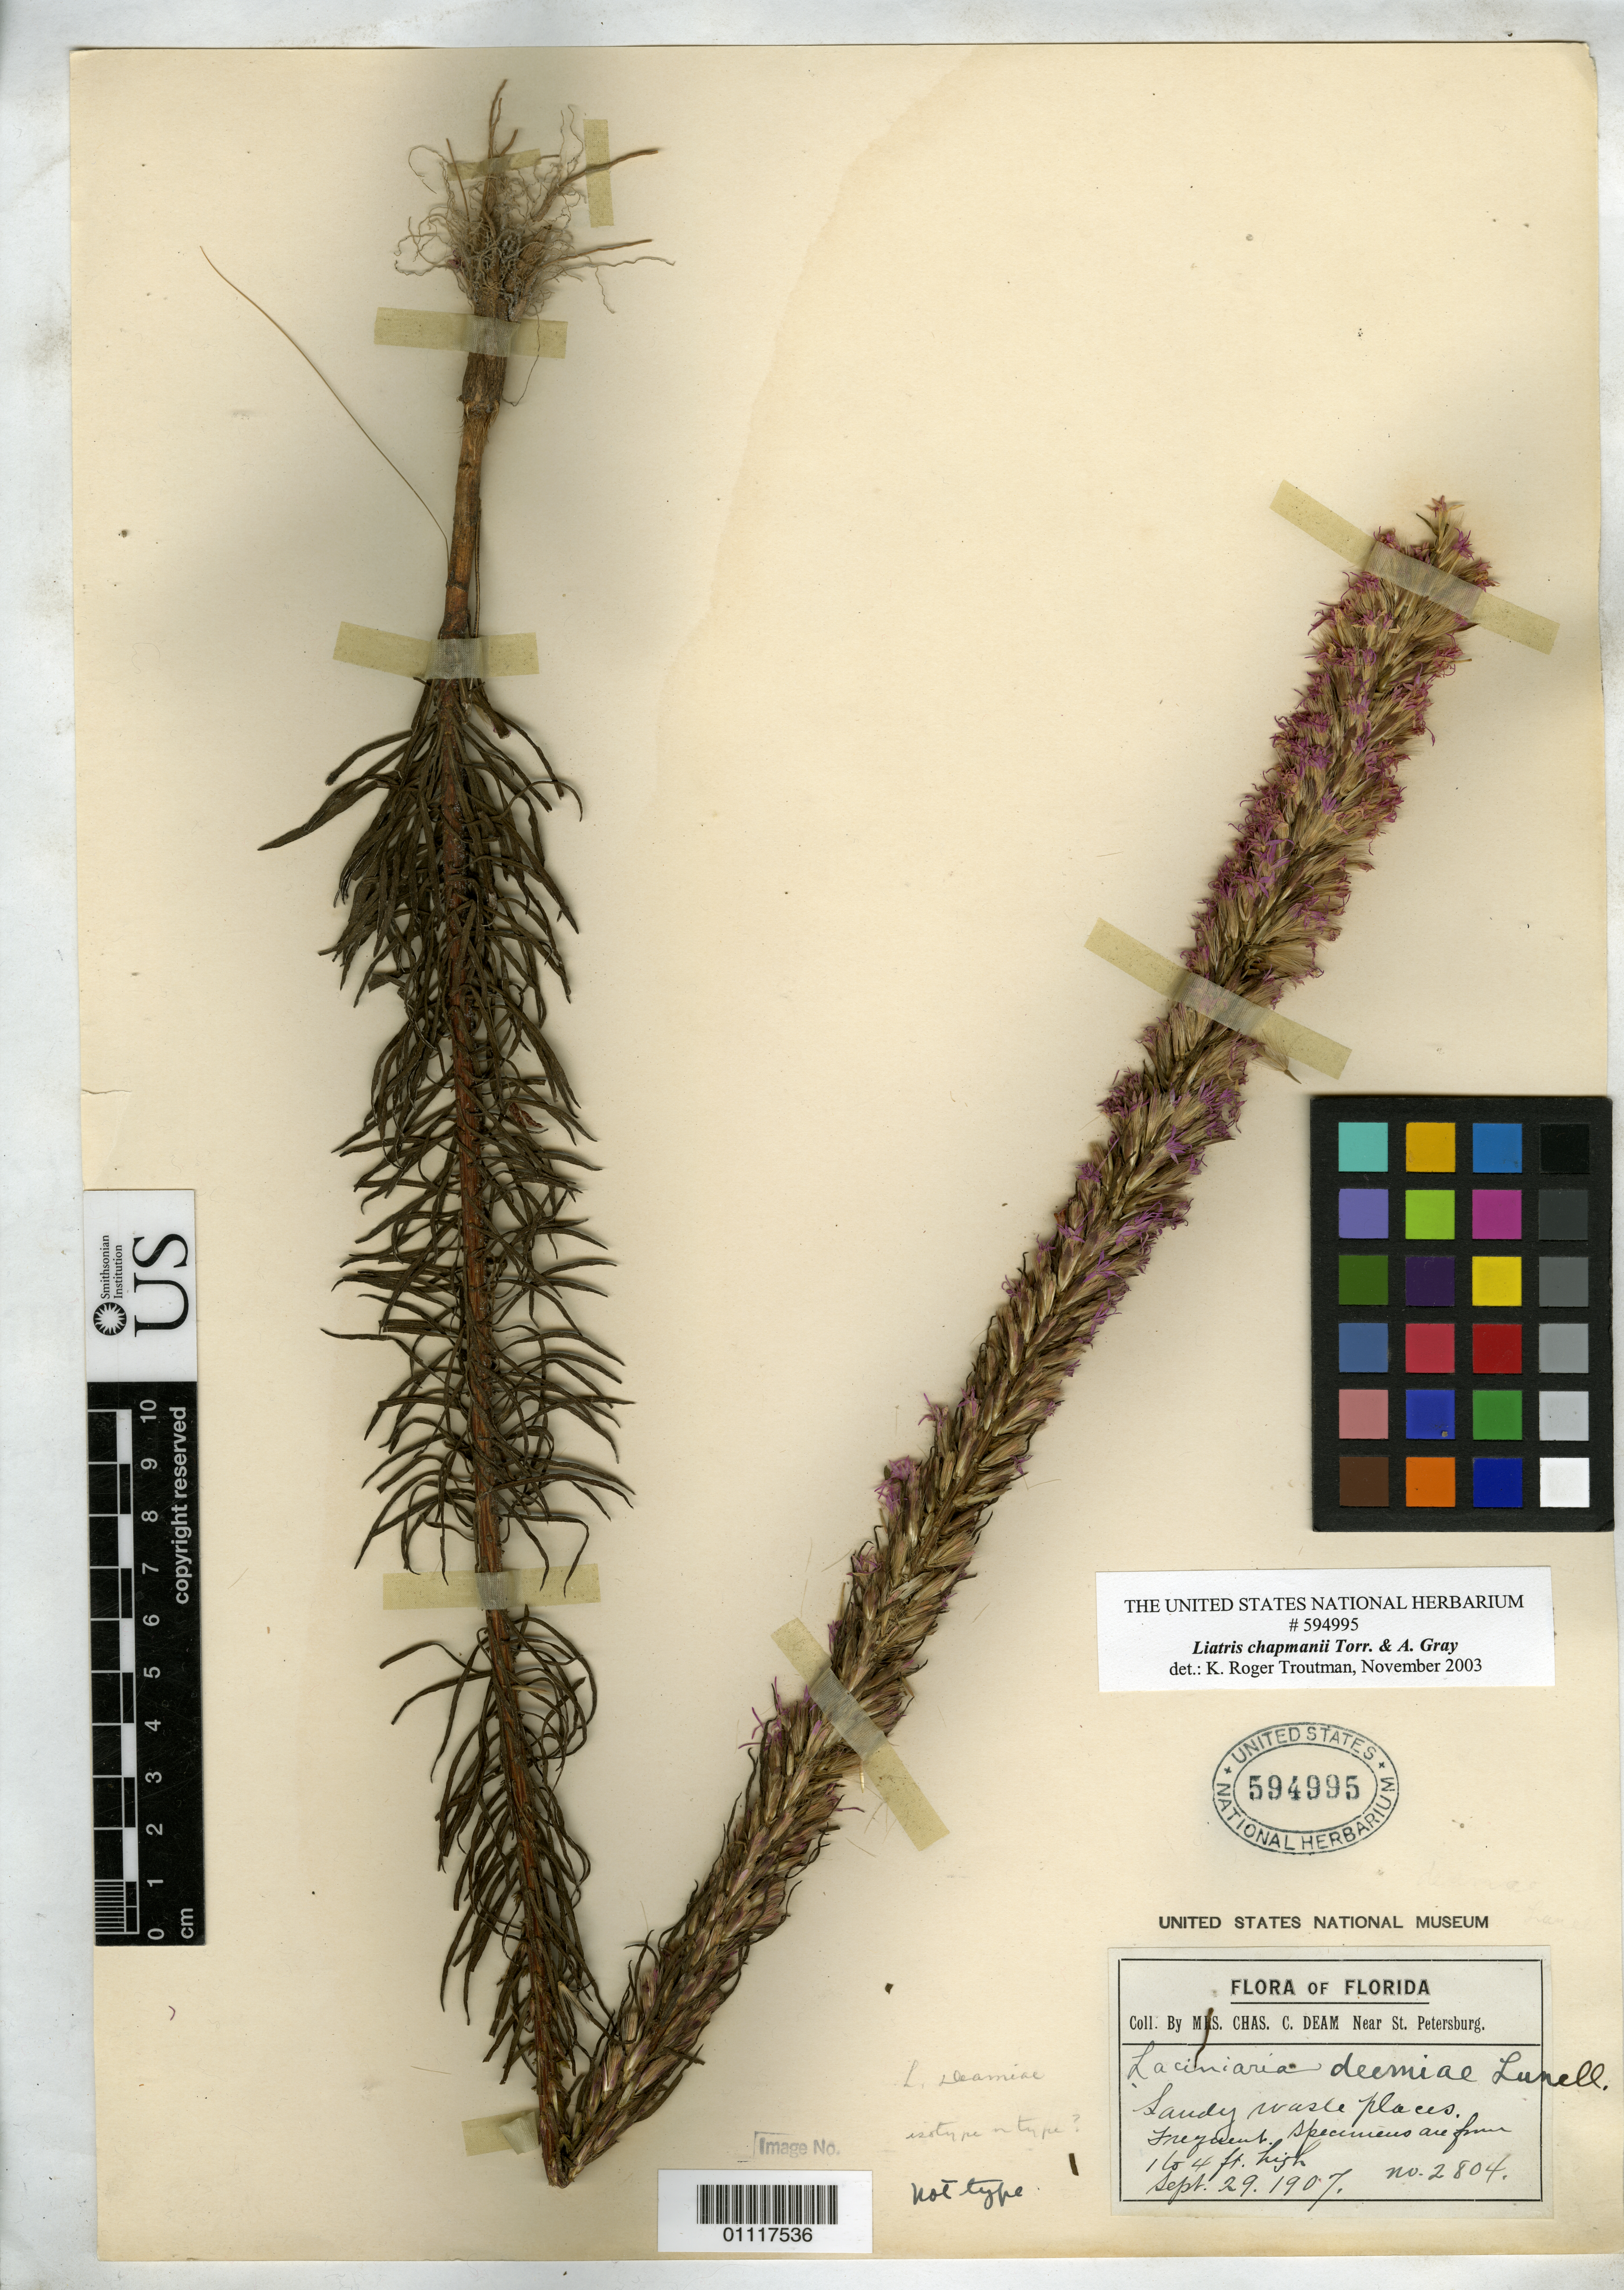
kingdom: Plantae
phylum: Tracheophyta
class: Magnoliopsida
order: Asterales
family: Asteraceae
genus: Lacinaria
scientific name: Lacinaria deamiae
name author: Lunell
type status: Possible Type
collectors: C. C. Deam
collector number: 2804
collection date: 1907-09-29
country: United States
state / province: Florida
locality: Near St. Petersburg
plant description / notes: Protologue (mis?) cites collection date as Sept. 23, 1907; this sheet 29 Sept. but other data (locality, collection number) match. Duplicate at PH is also dated 29 Sept. 1907.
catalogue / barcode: US 594995